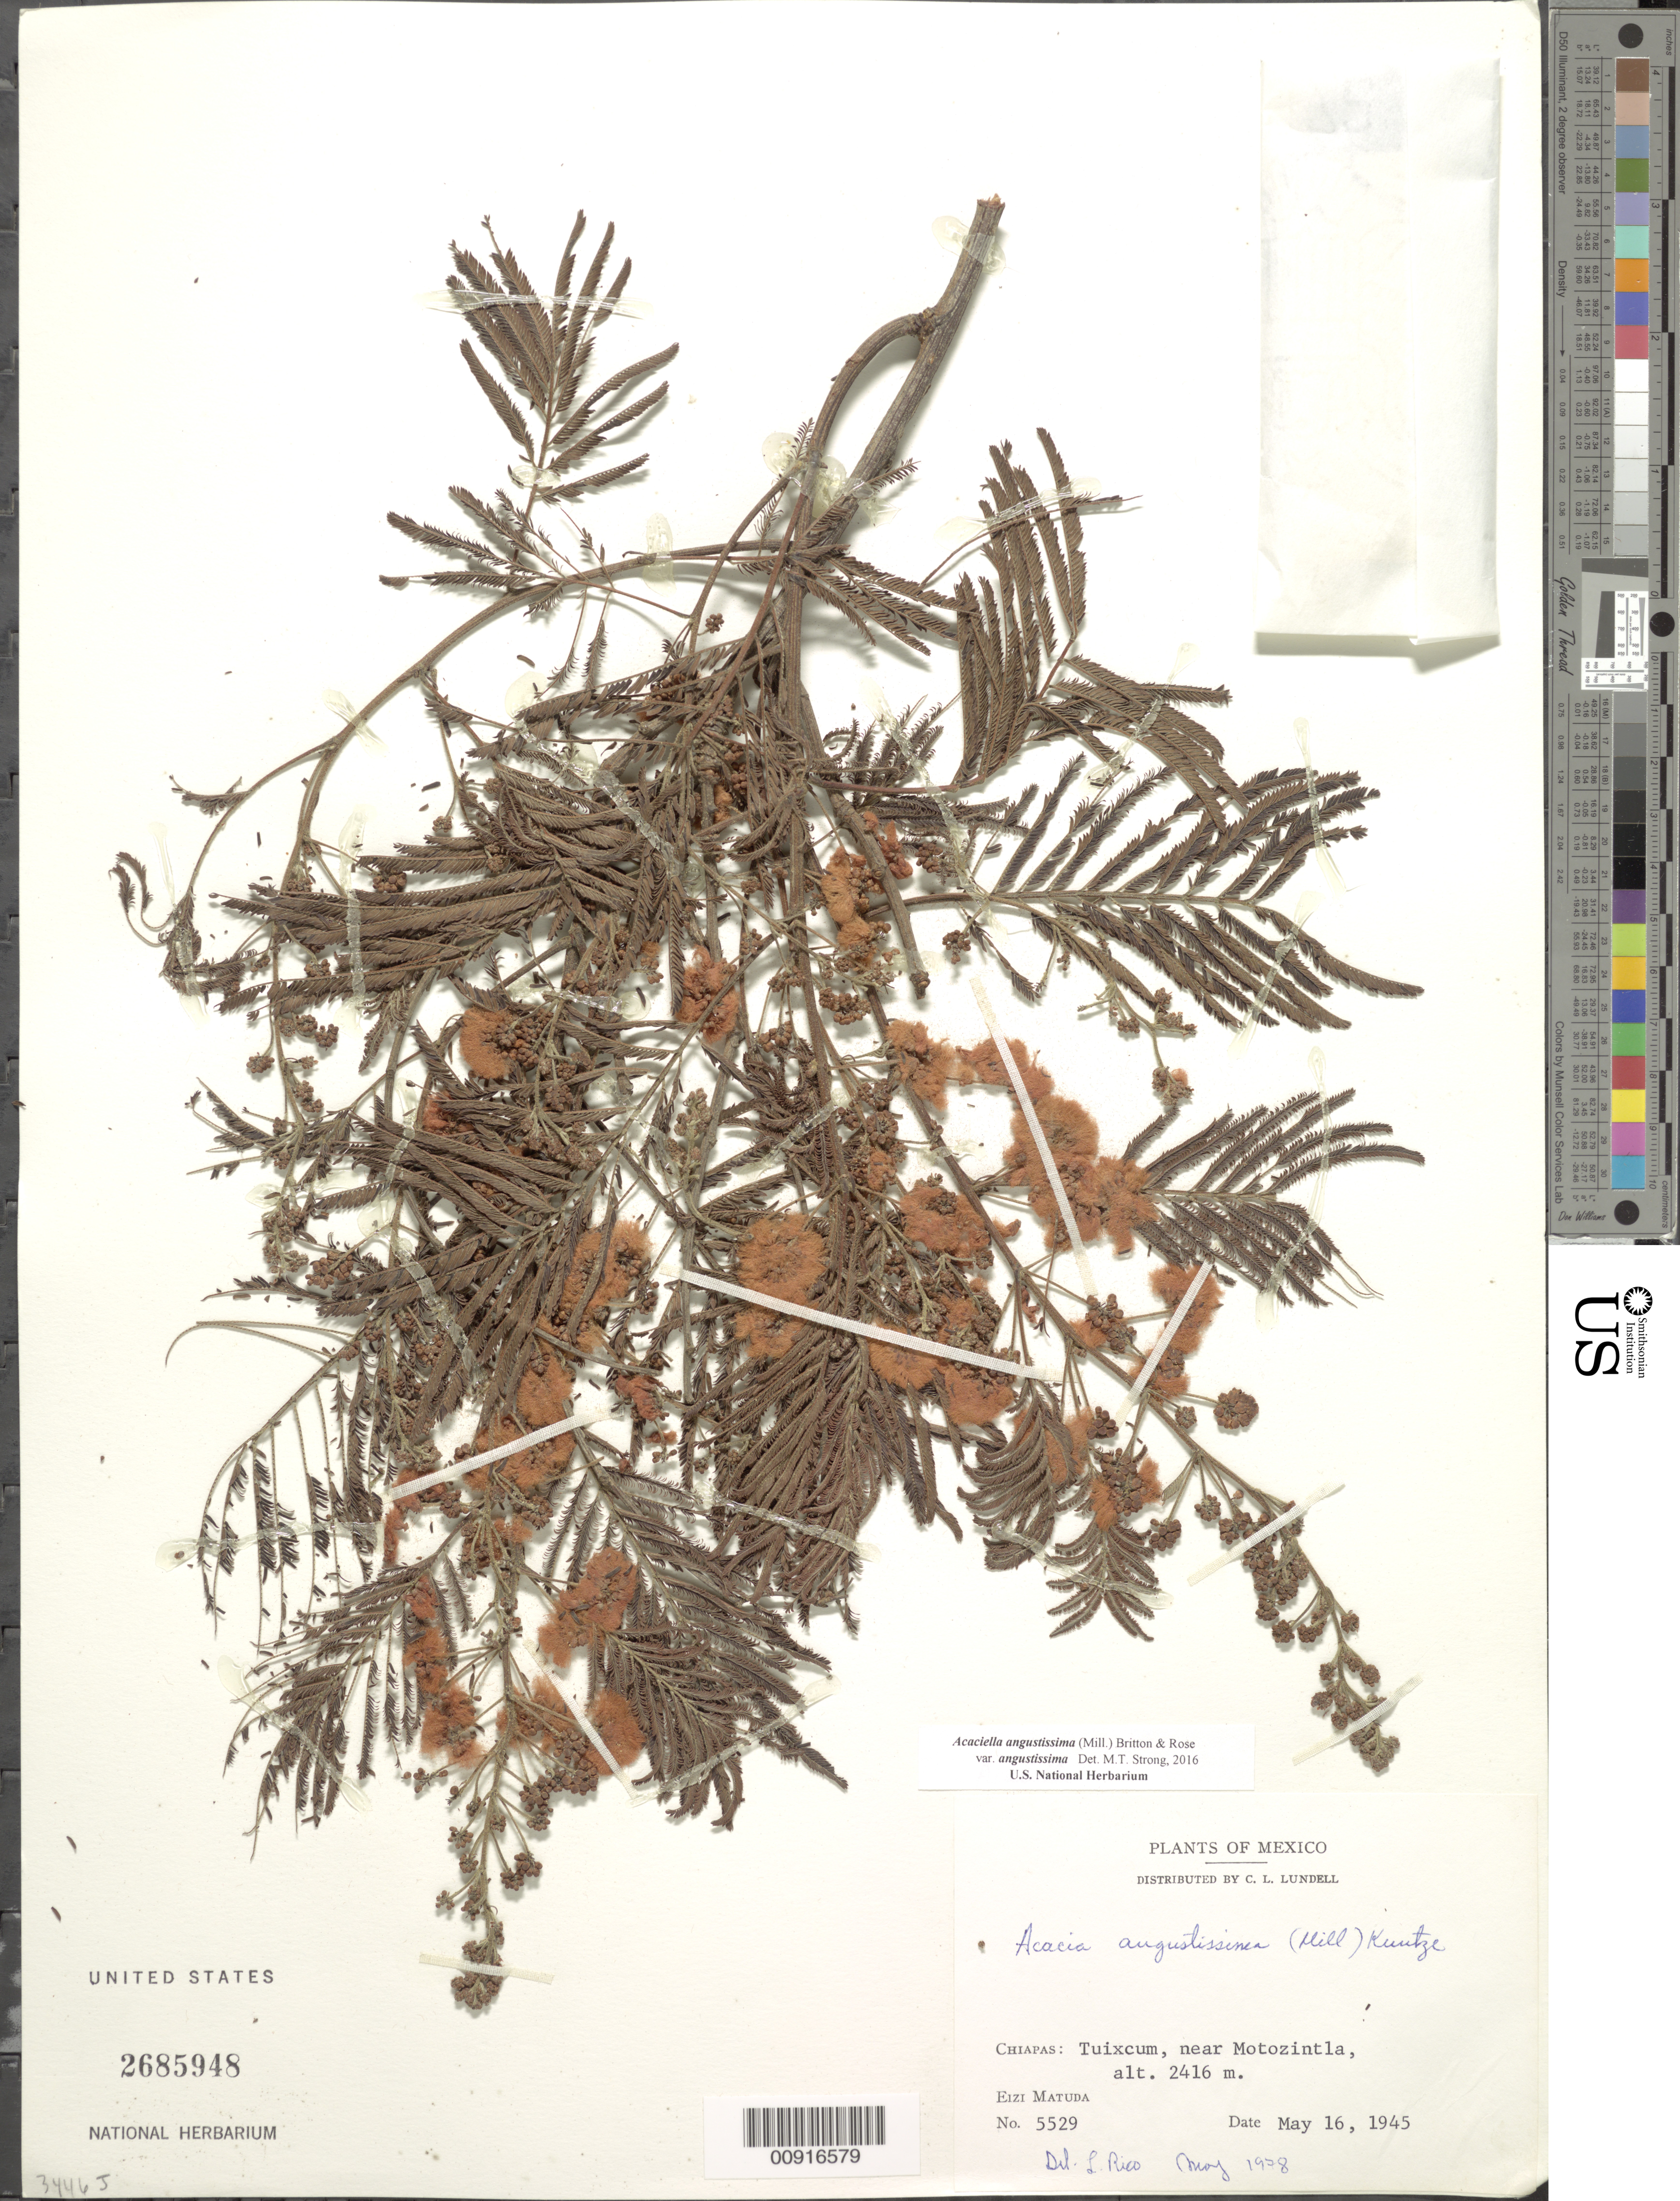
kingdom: Plantae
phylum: Tracheophyta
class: Magnoliopsida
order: Fabales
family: Fabaceae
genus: Acaciella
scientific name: Acaciella angustissima var. angustissima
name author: (Mill.) Britton & Rose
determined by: Strong, M. T., (US), Smithsonian Institution - National Museum of Natural History (UNITED STATES)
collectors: E. Matuda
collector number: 5529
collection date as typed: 16 May 1945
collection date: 1945-05-16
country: Mexico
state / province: Chiapas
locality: Chiapas: Tuixcum, near Motozintla.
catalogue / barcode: US 2685948